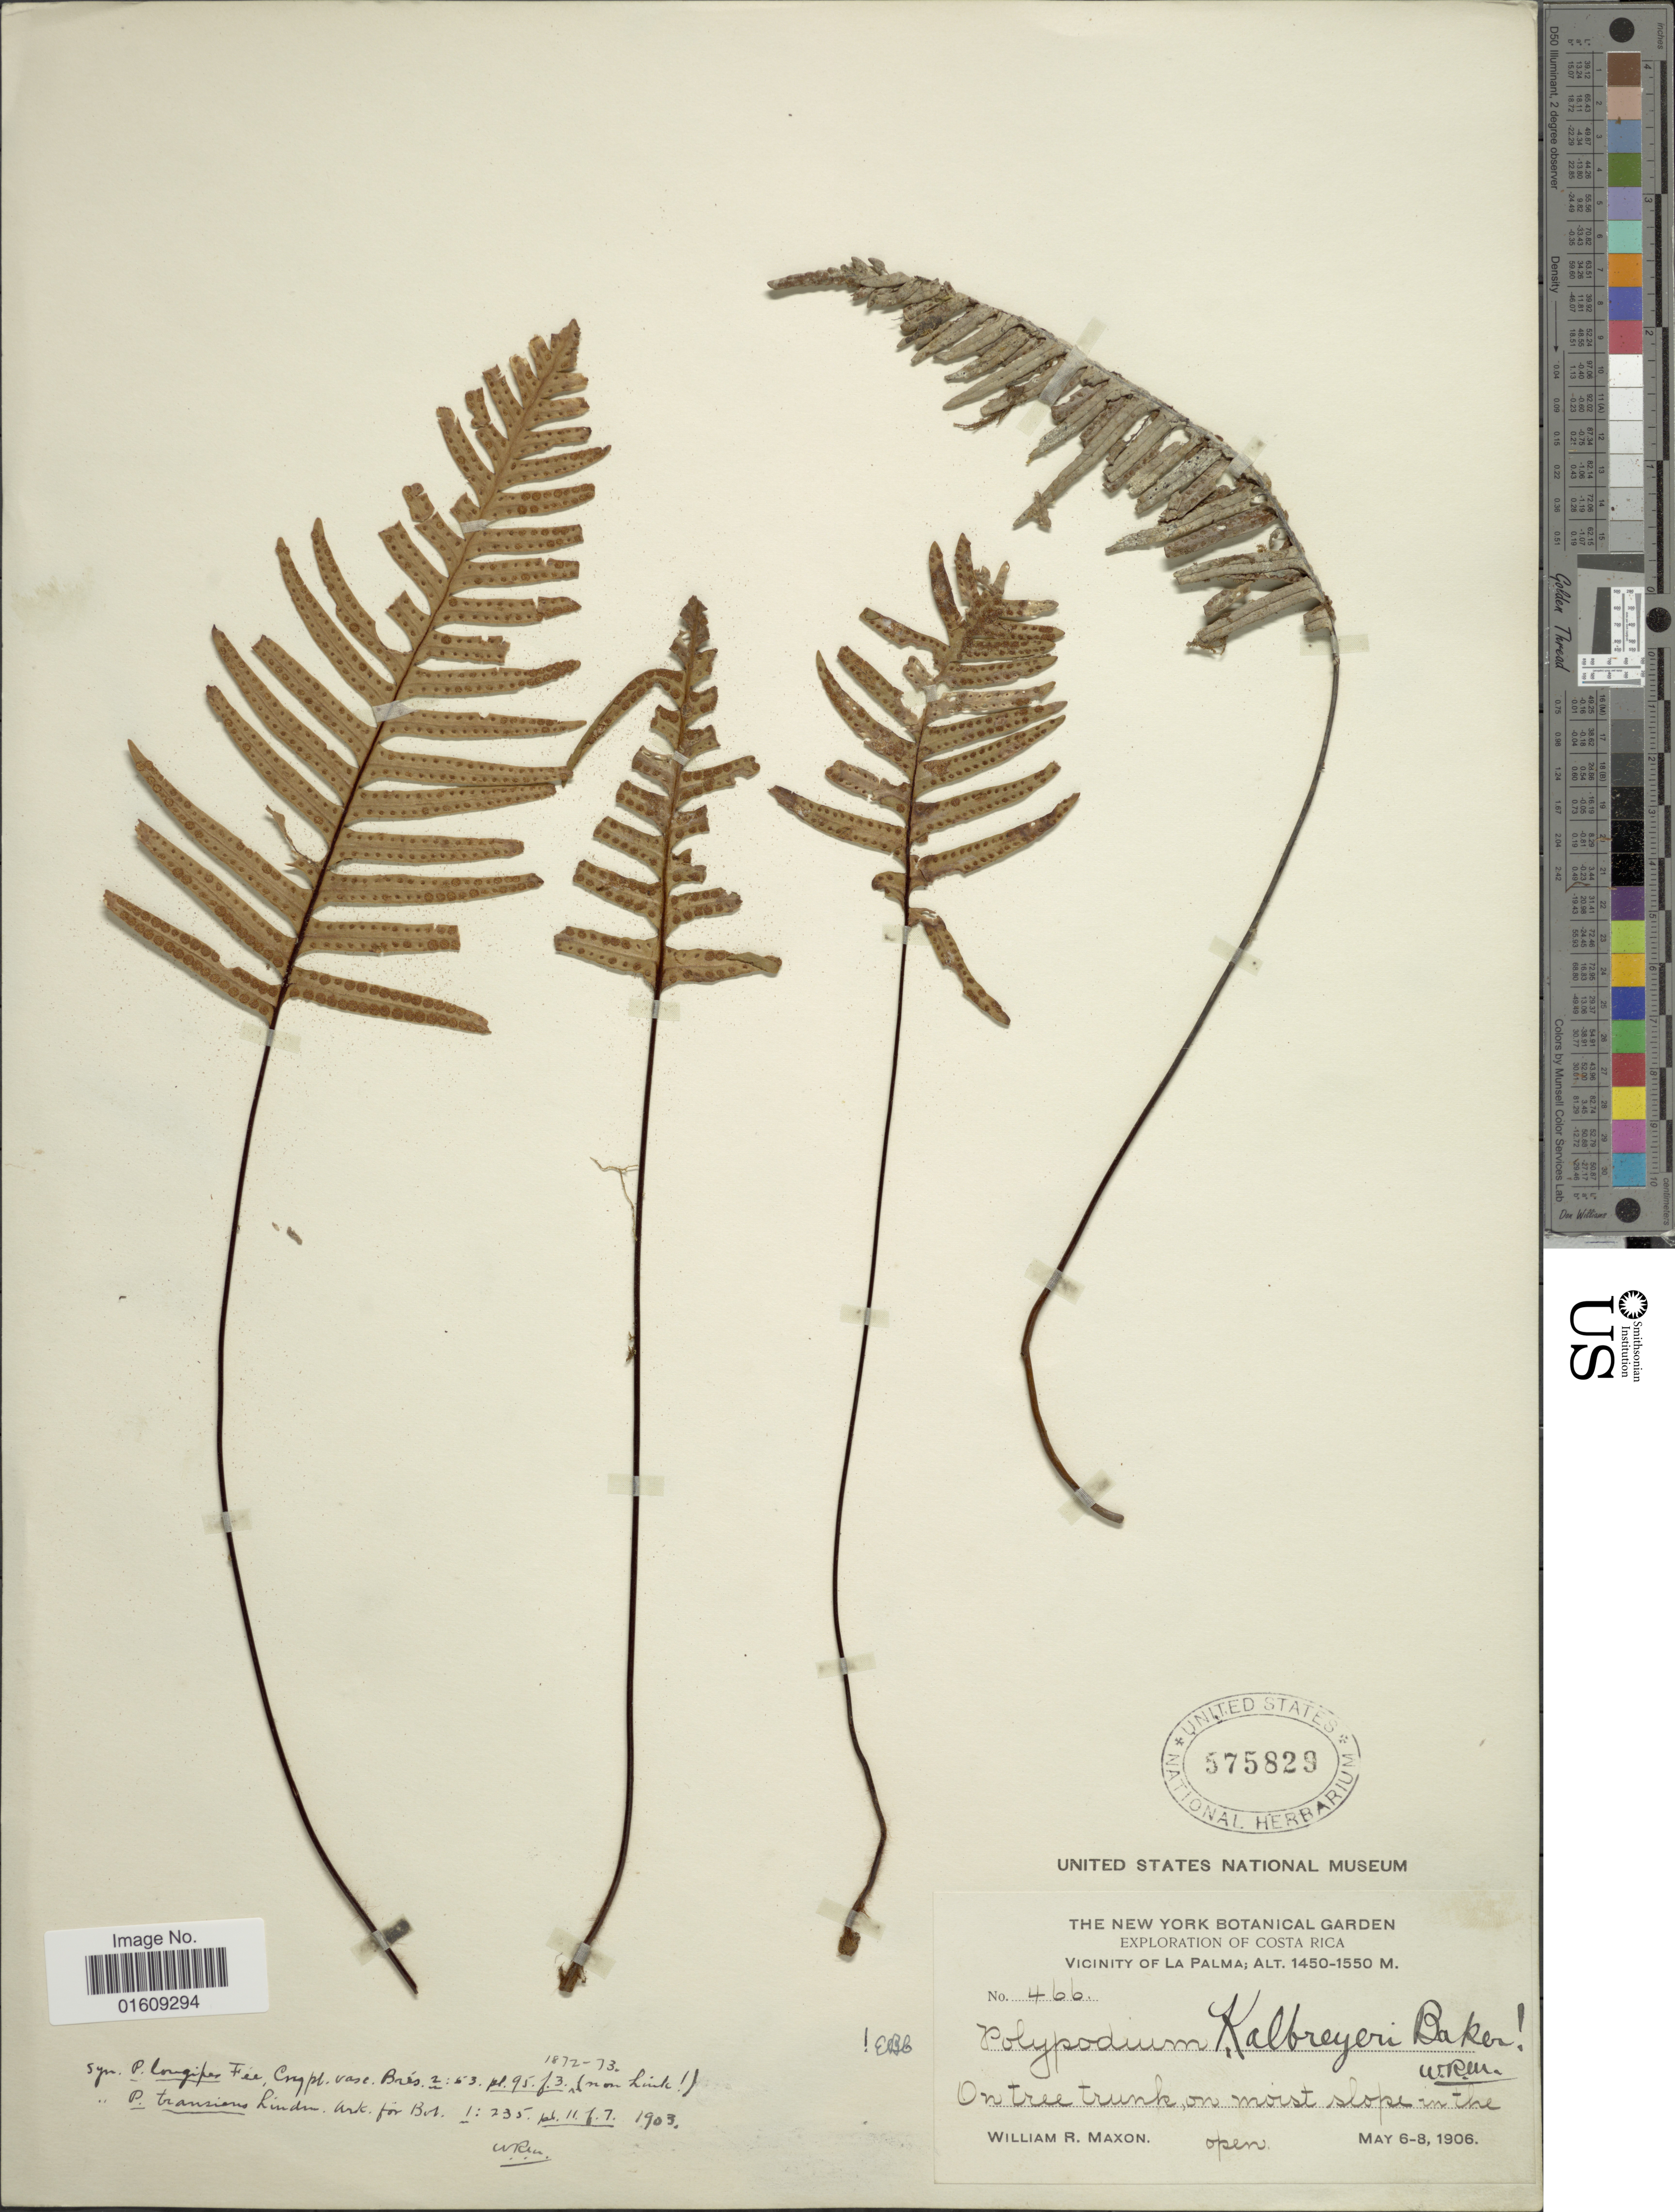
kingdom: Plantae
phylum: Tracheophyta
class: Polypodiopsida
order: Polypodiales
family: Polypodiaceae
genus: Ceradenia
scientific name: Ceradenia kalbreyeri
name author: (Baker) L.E. Bishop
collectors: W. R. Maxon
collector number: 466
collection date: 1906-05-06/1906-05-08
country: Costa Rica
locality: Costa Rica, Vicinity of La Palma.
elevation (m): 1450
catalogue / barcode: US 575829